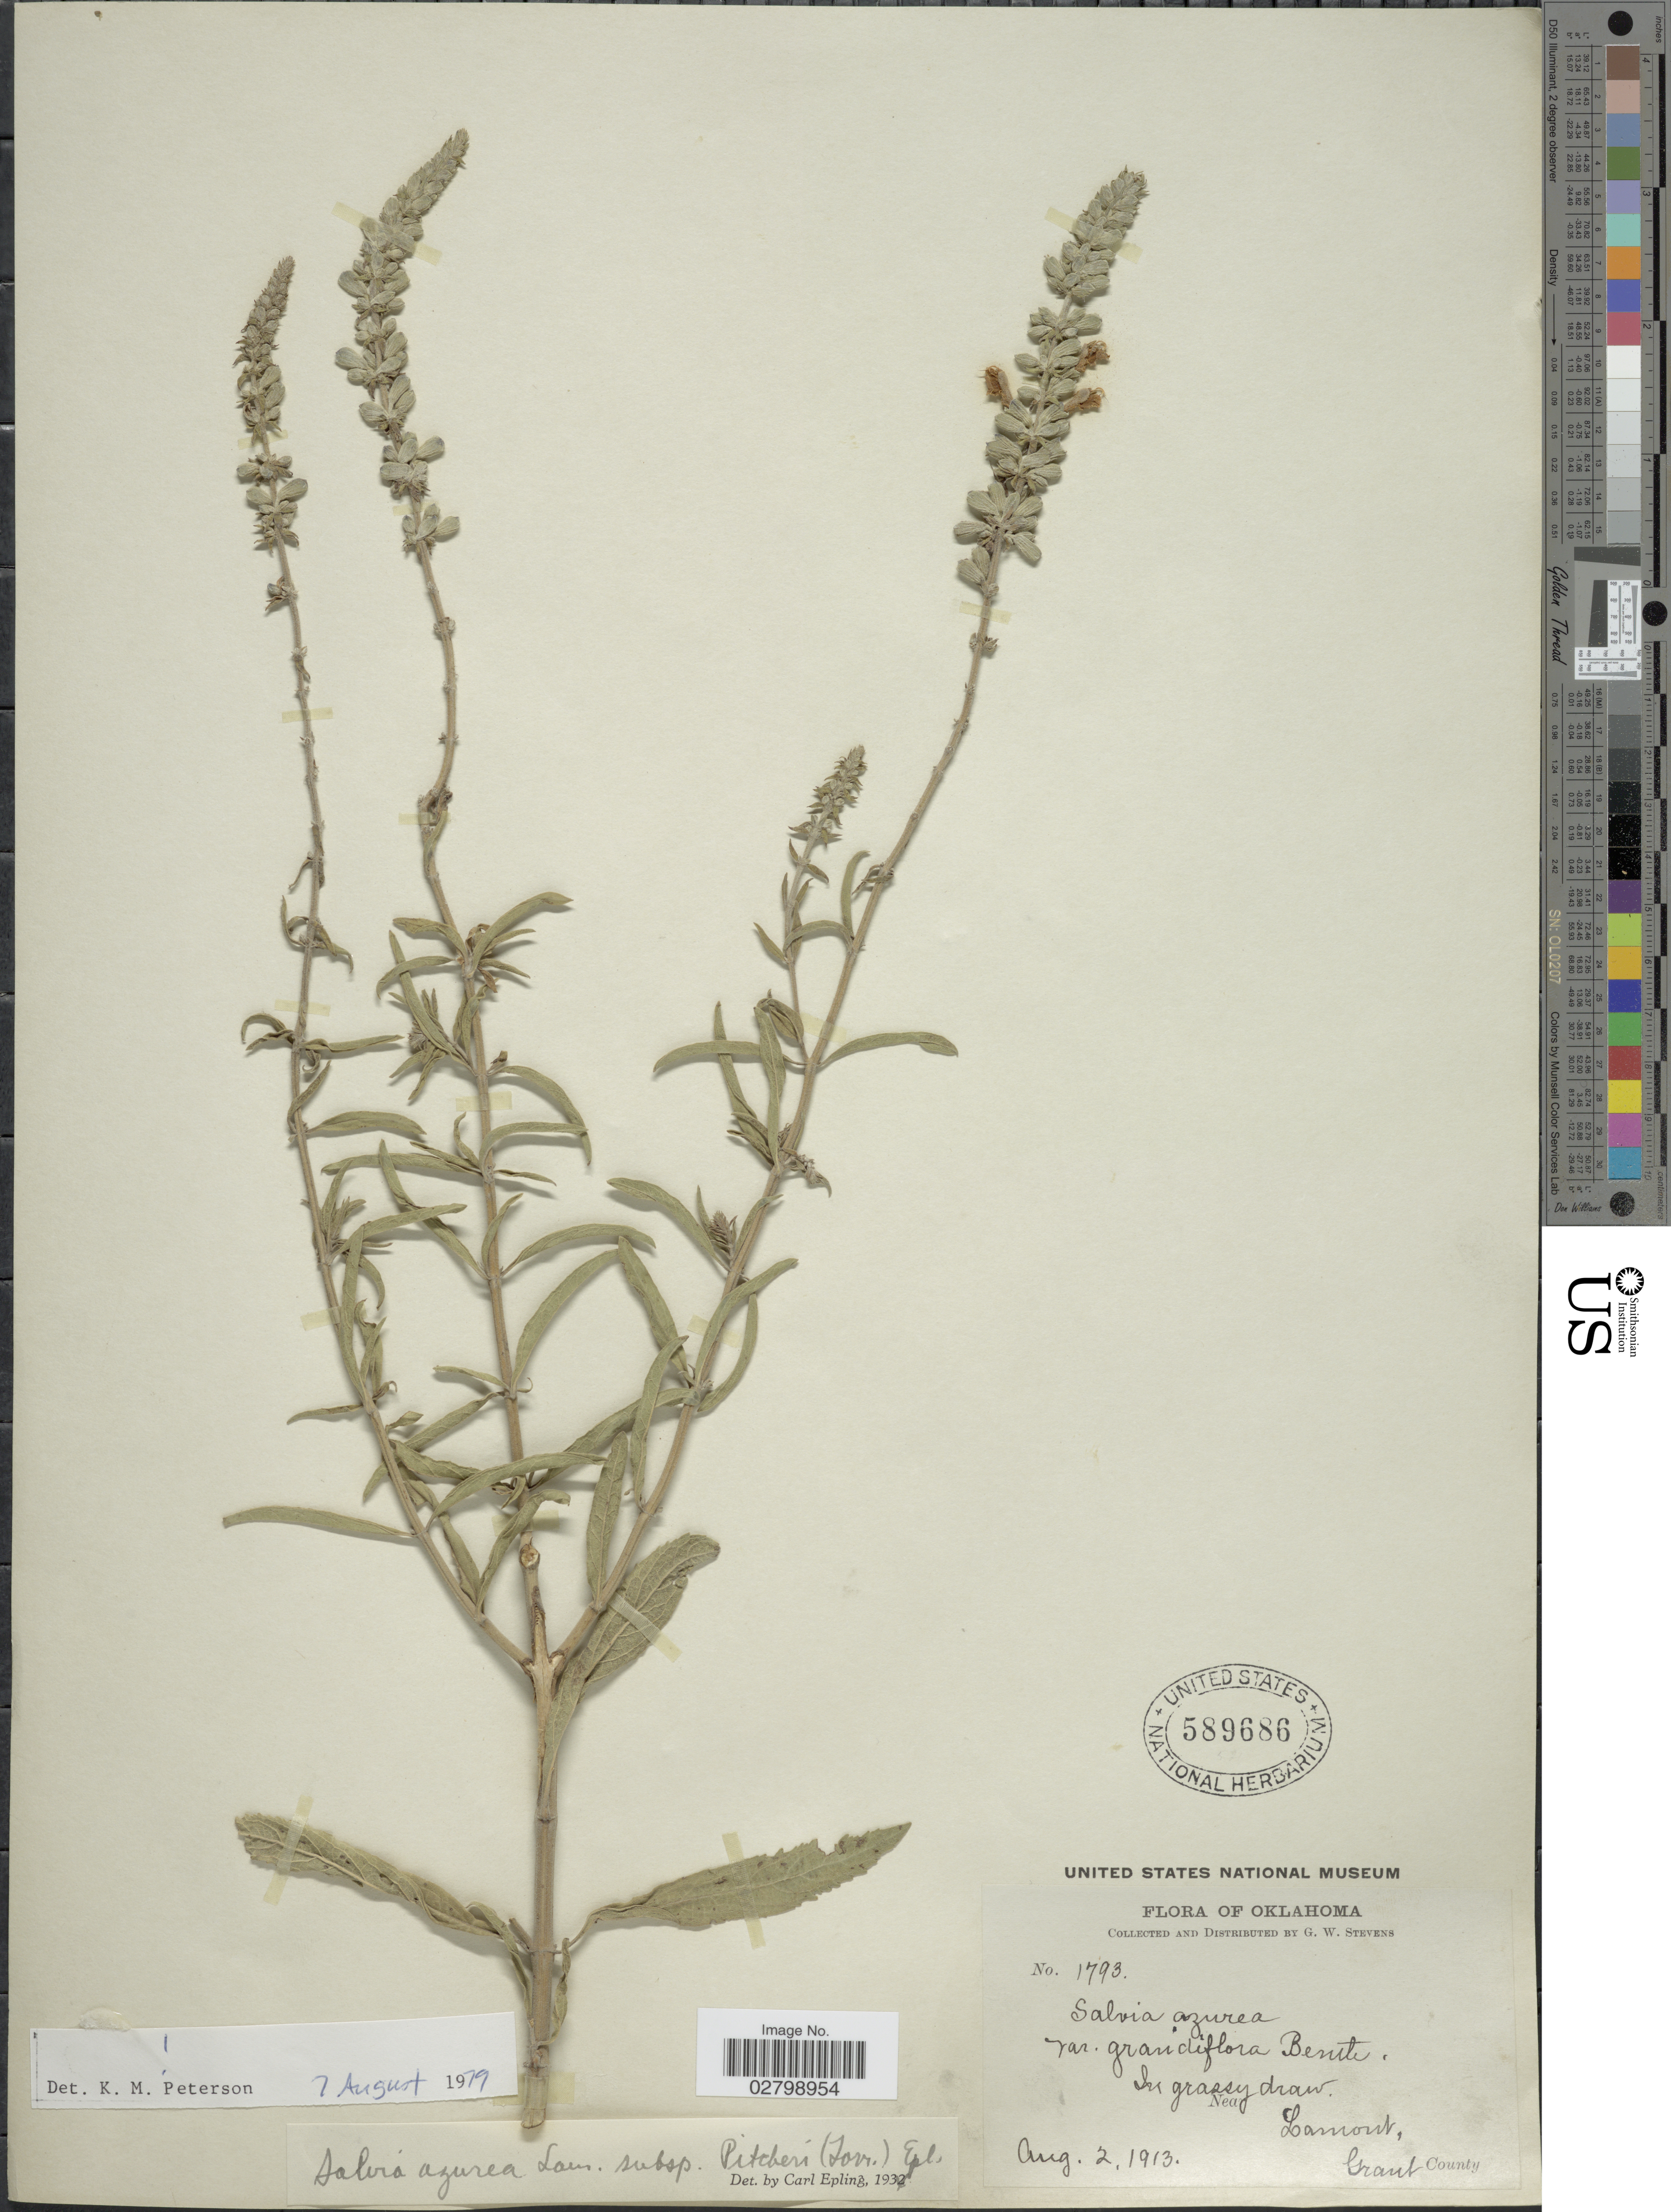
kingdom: Plantae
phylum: Tracheophyta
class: Magnoliopsida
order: Lamiales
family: Lamiaceae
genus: Salvia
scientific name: Salvia azurea subsp. pitcheri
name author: Michx. ex Lam.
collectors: G. W. Stevens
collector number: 1793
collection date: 1913-08-02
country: United States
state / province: Oklahoma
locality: In grassy draw. Near Lamont. Grant County.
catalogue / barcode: US 589686